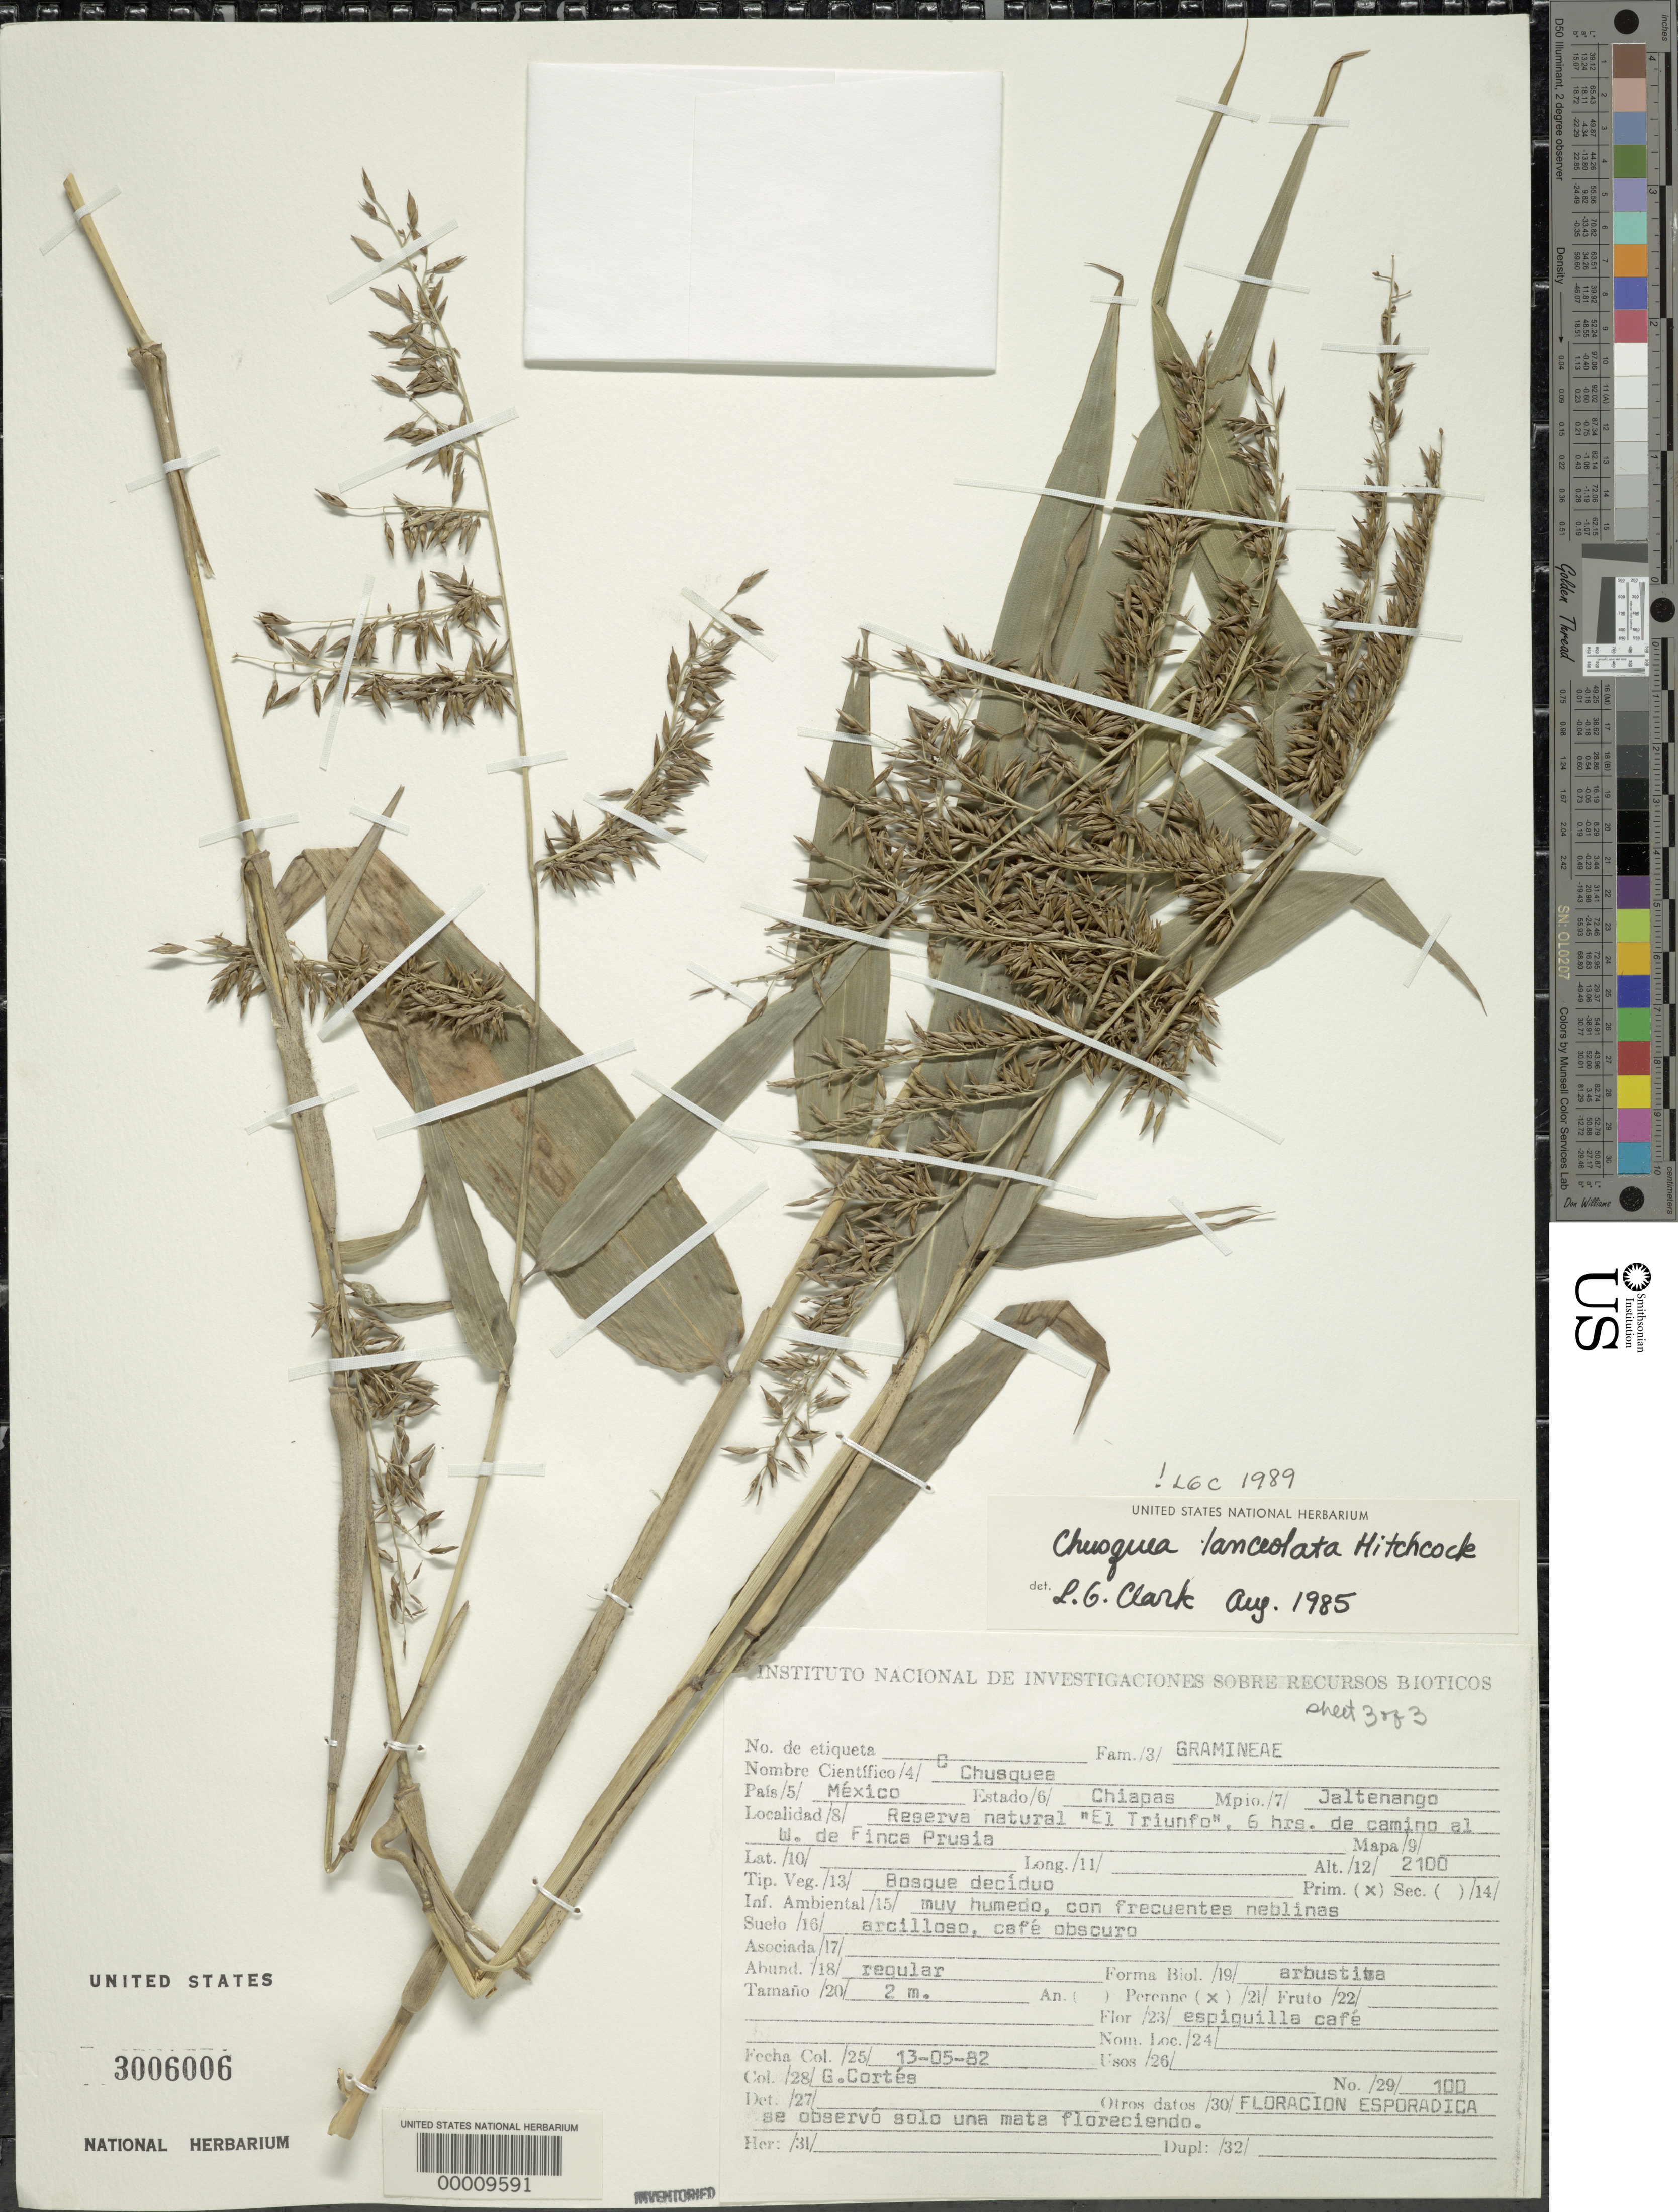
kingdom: Plantae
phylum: Tracheophyta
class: Liliopsida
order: Poales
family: Poaceae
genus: Chusquea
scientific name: Chusquea lanceolata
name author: Hitchc. in C.V. Morton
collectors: G. Cortés R.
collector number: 100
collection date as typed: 13 May 1982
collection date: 1982-05-13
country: Mexico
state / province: Chiapas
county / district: Jaltenango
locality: Reserva Natural "El Triunfo"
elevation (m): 2100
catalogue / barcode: US 3006006